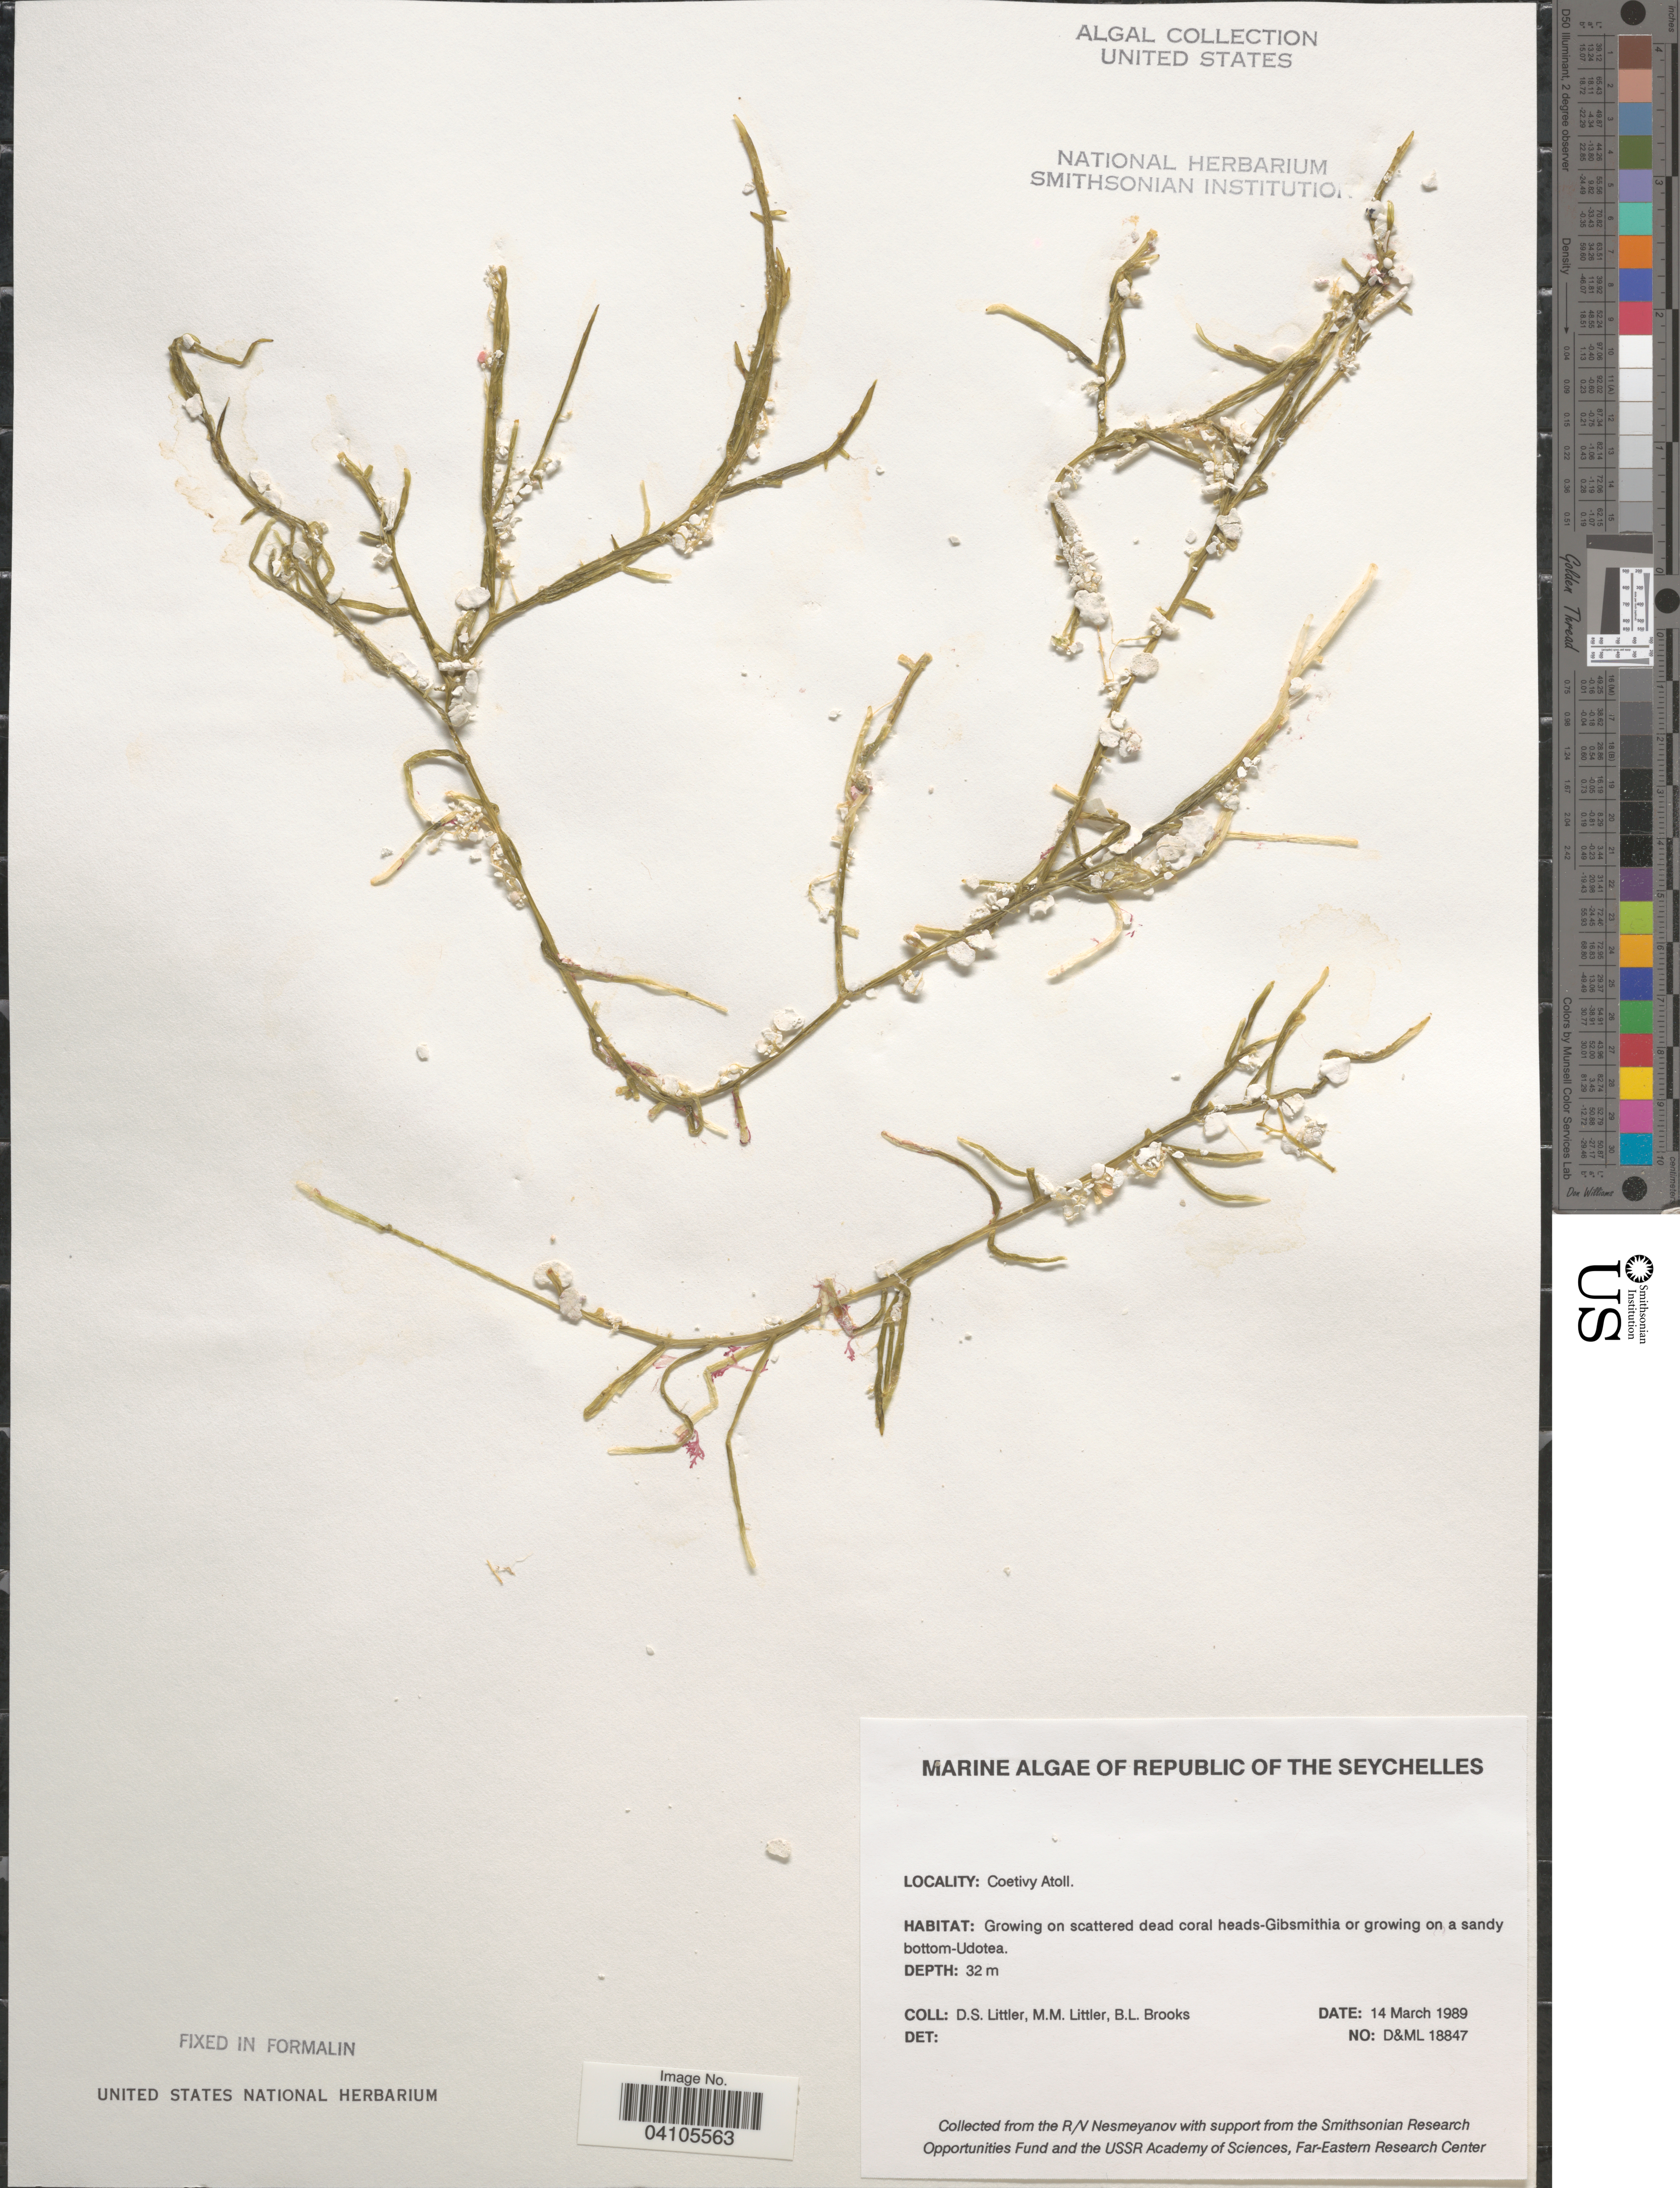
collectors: D. S. Littler & B. Brooks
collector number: D&ML 18847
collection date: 1989-03-14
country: Seychelles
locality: Coetivy Atoll.